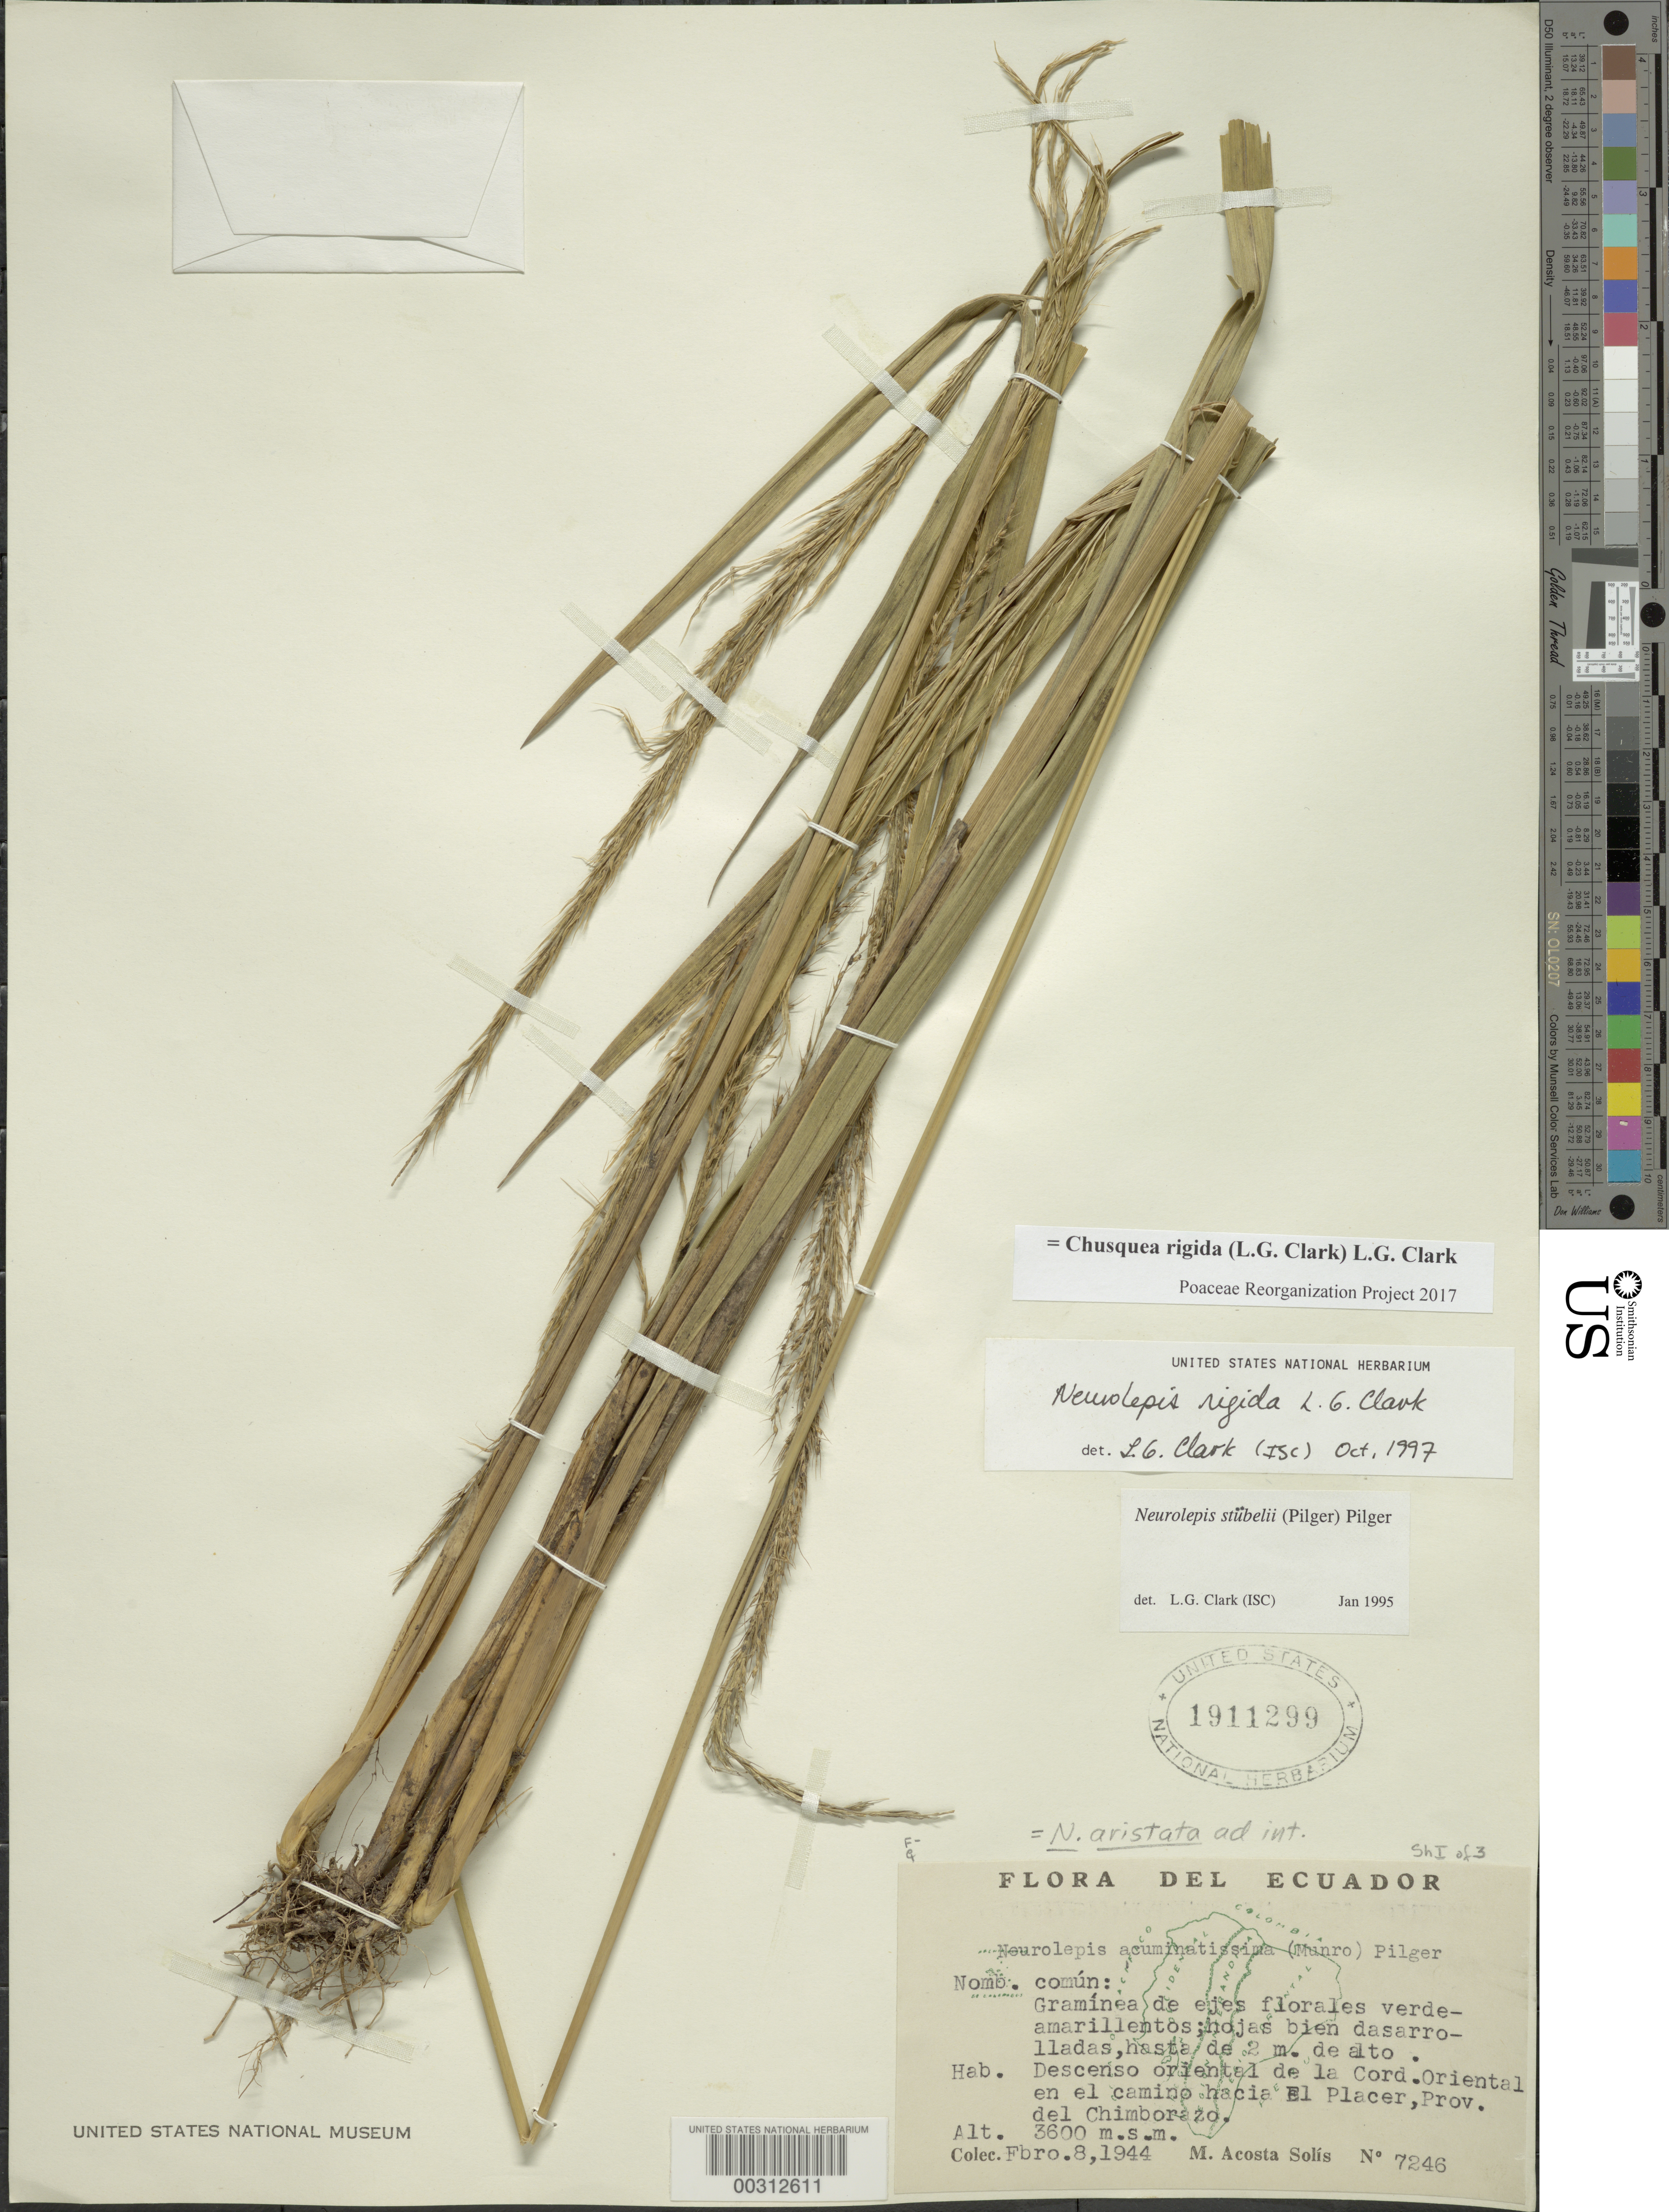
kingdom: Plantae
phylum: Tracheophyta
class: Liliopsida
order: Poales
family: Poaceae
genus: Chusquea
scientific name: Chusquea rigida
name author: (L.G. Clark) L.G. Clark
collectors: M. Acosta Solis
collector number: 7246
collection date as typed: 08 Feb 1944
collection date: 1944-02-08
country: Ecuador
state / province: Chimborazo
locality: El Placer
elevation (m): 3600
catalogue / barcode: US 1911299